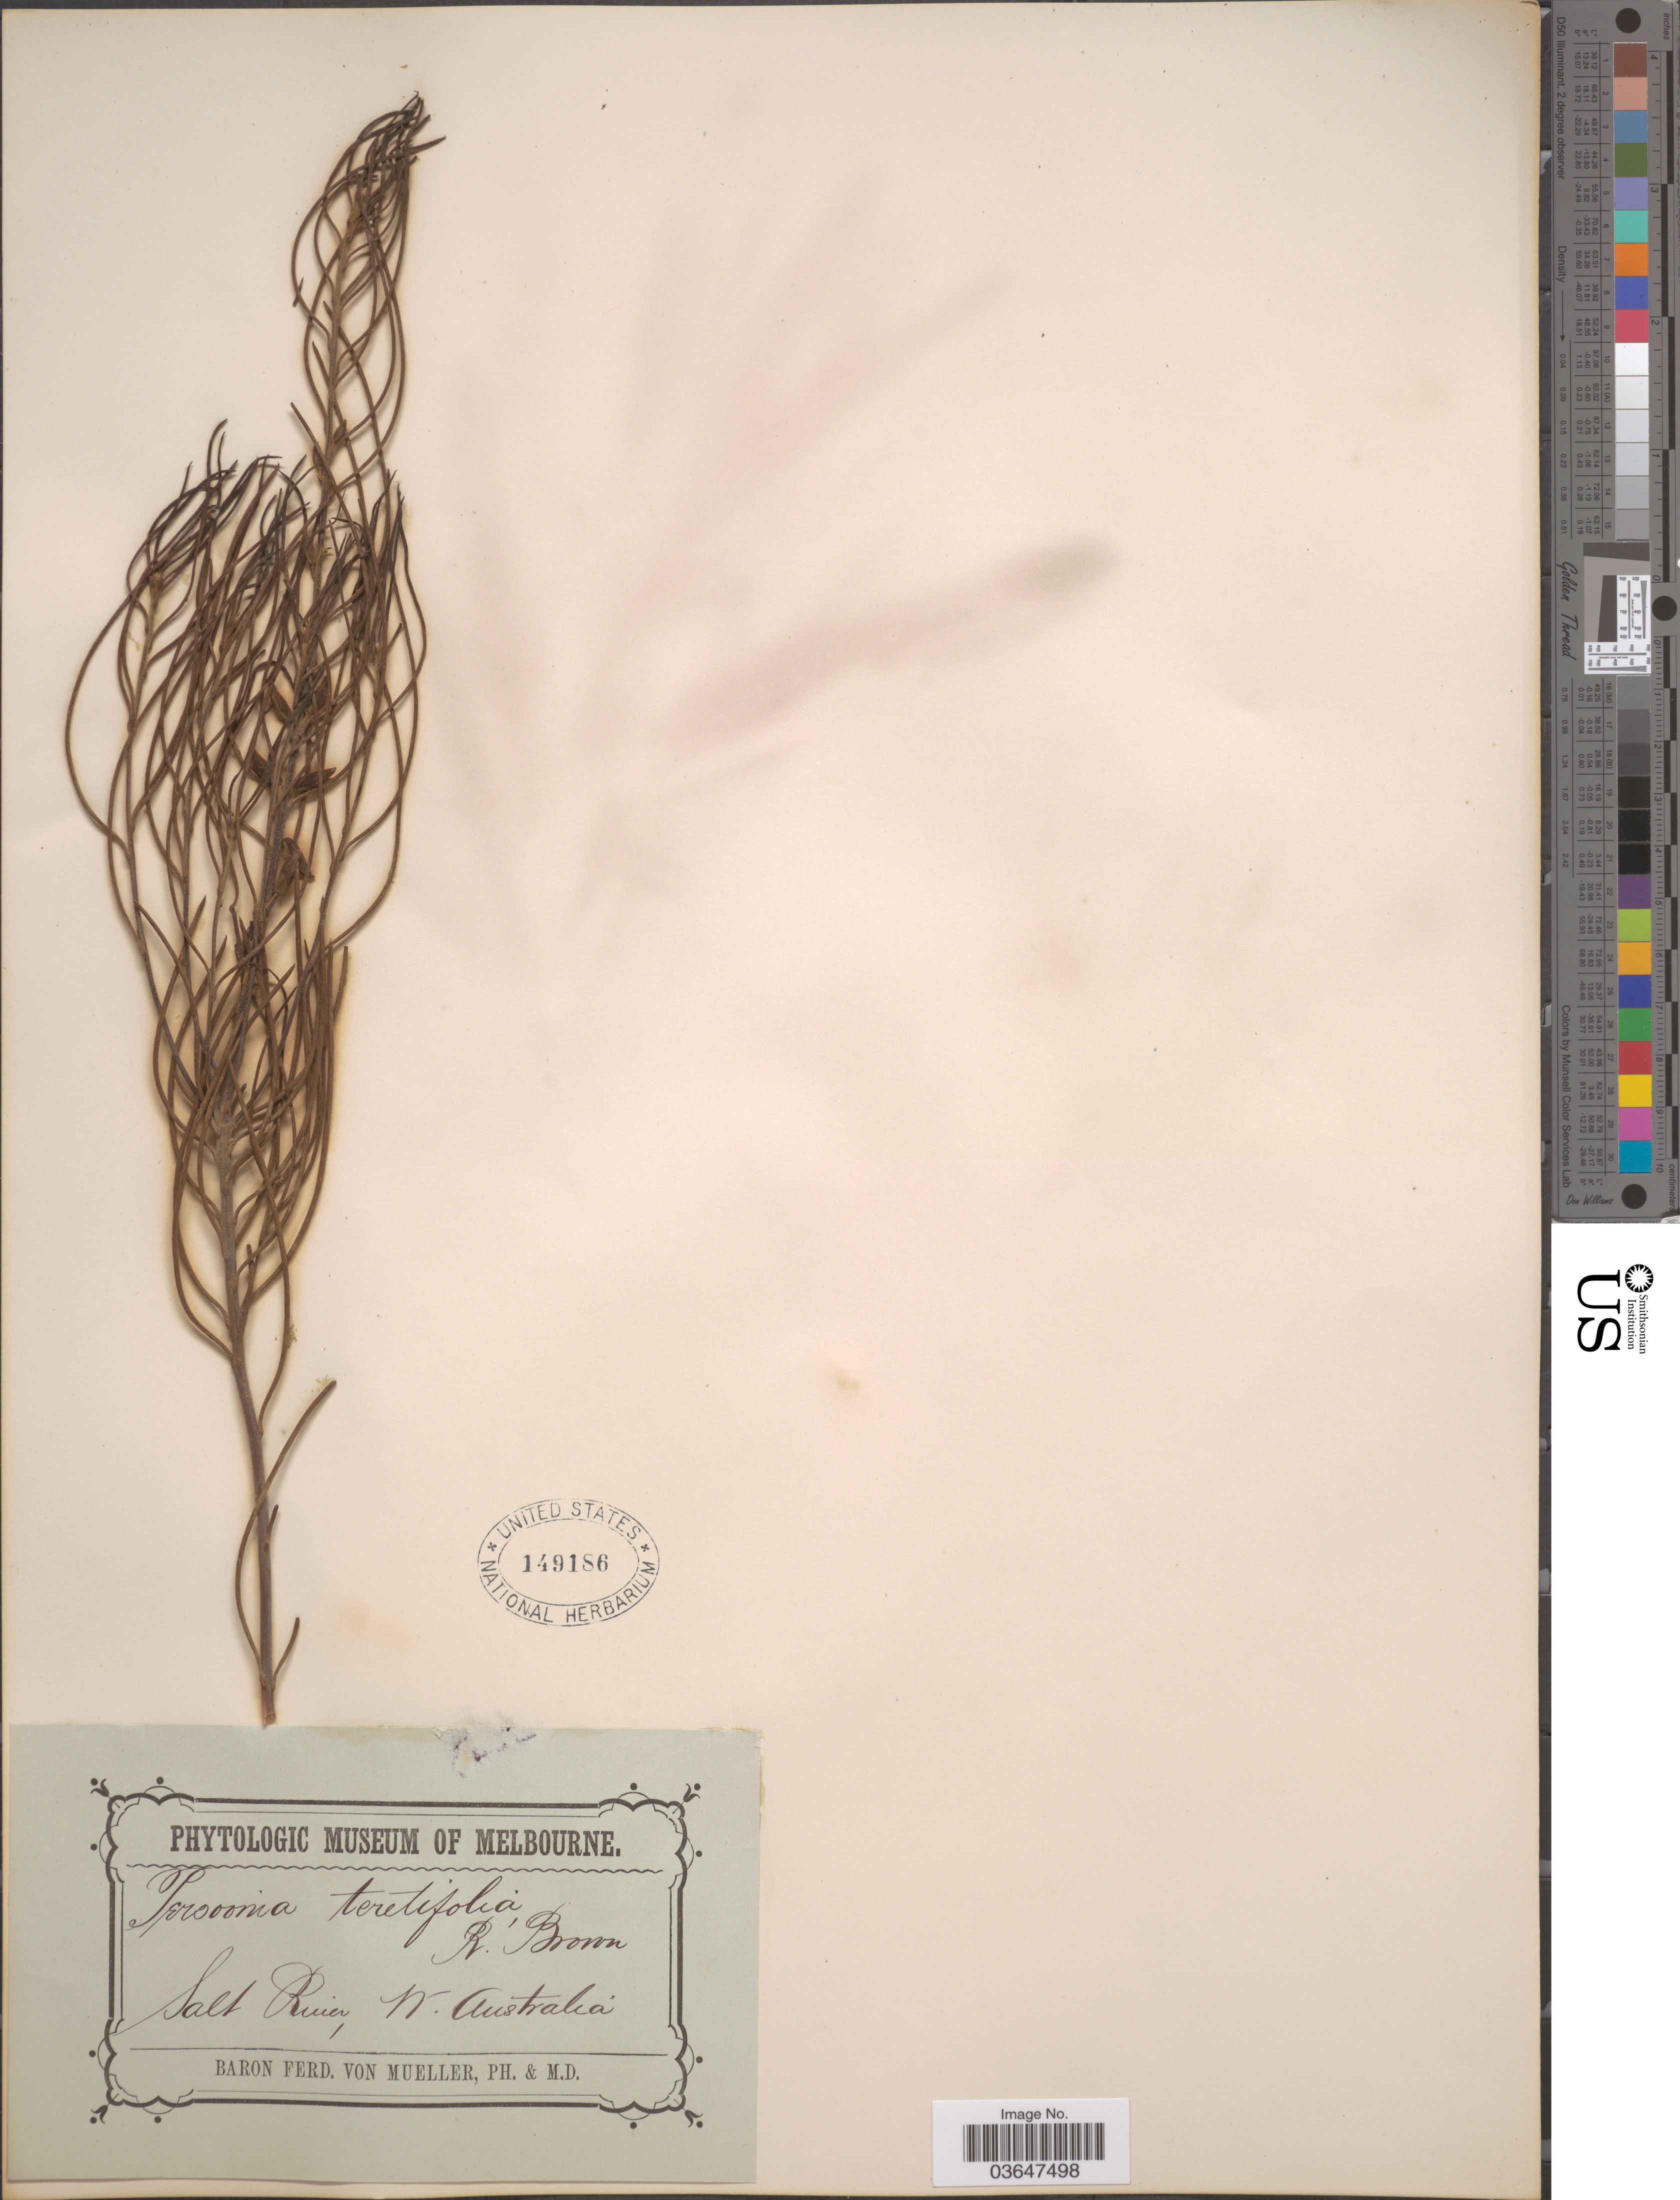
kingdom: Plantae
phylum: Tracheophyta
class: Magnoliopsida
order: Proteales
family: Proteaceae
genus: Persoonia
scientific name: Persoonia teretifolia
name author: R. Br.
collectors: F. Mueller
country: Australia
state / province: Western Australia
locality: Salt River. W. Australia.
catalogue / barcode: US 149186